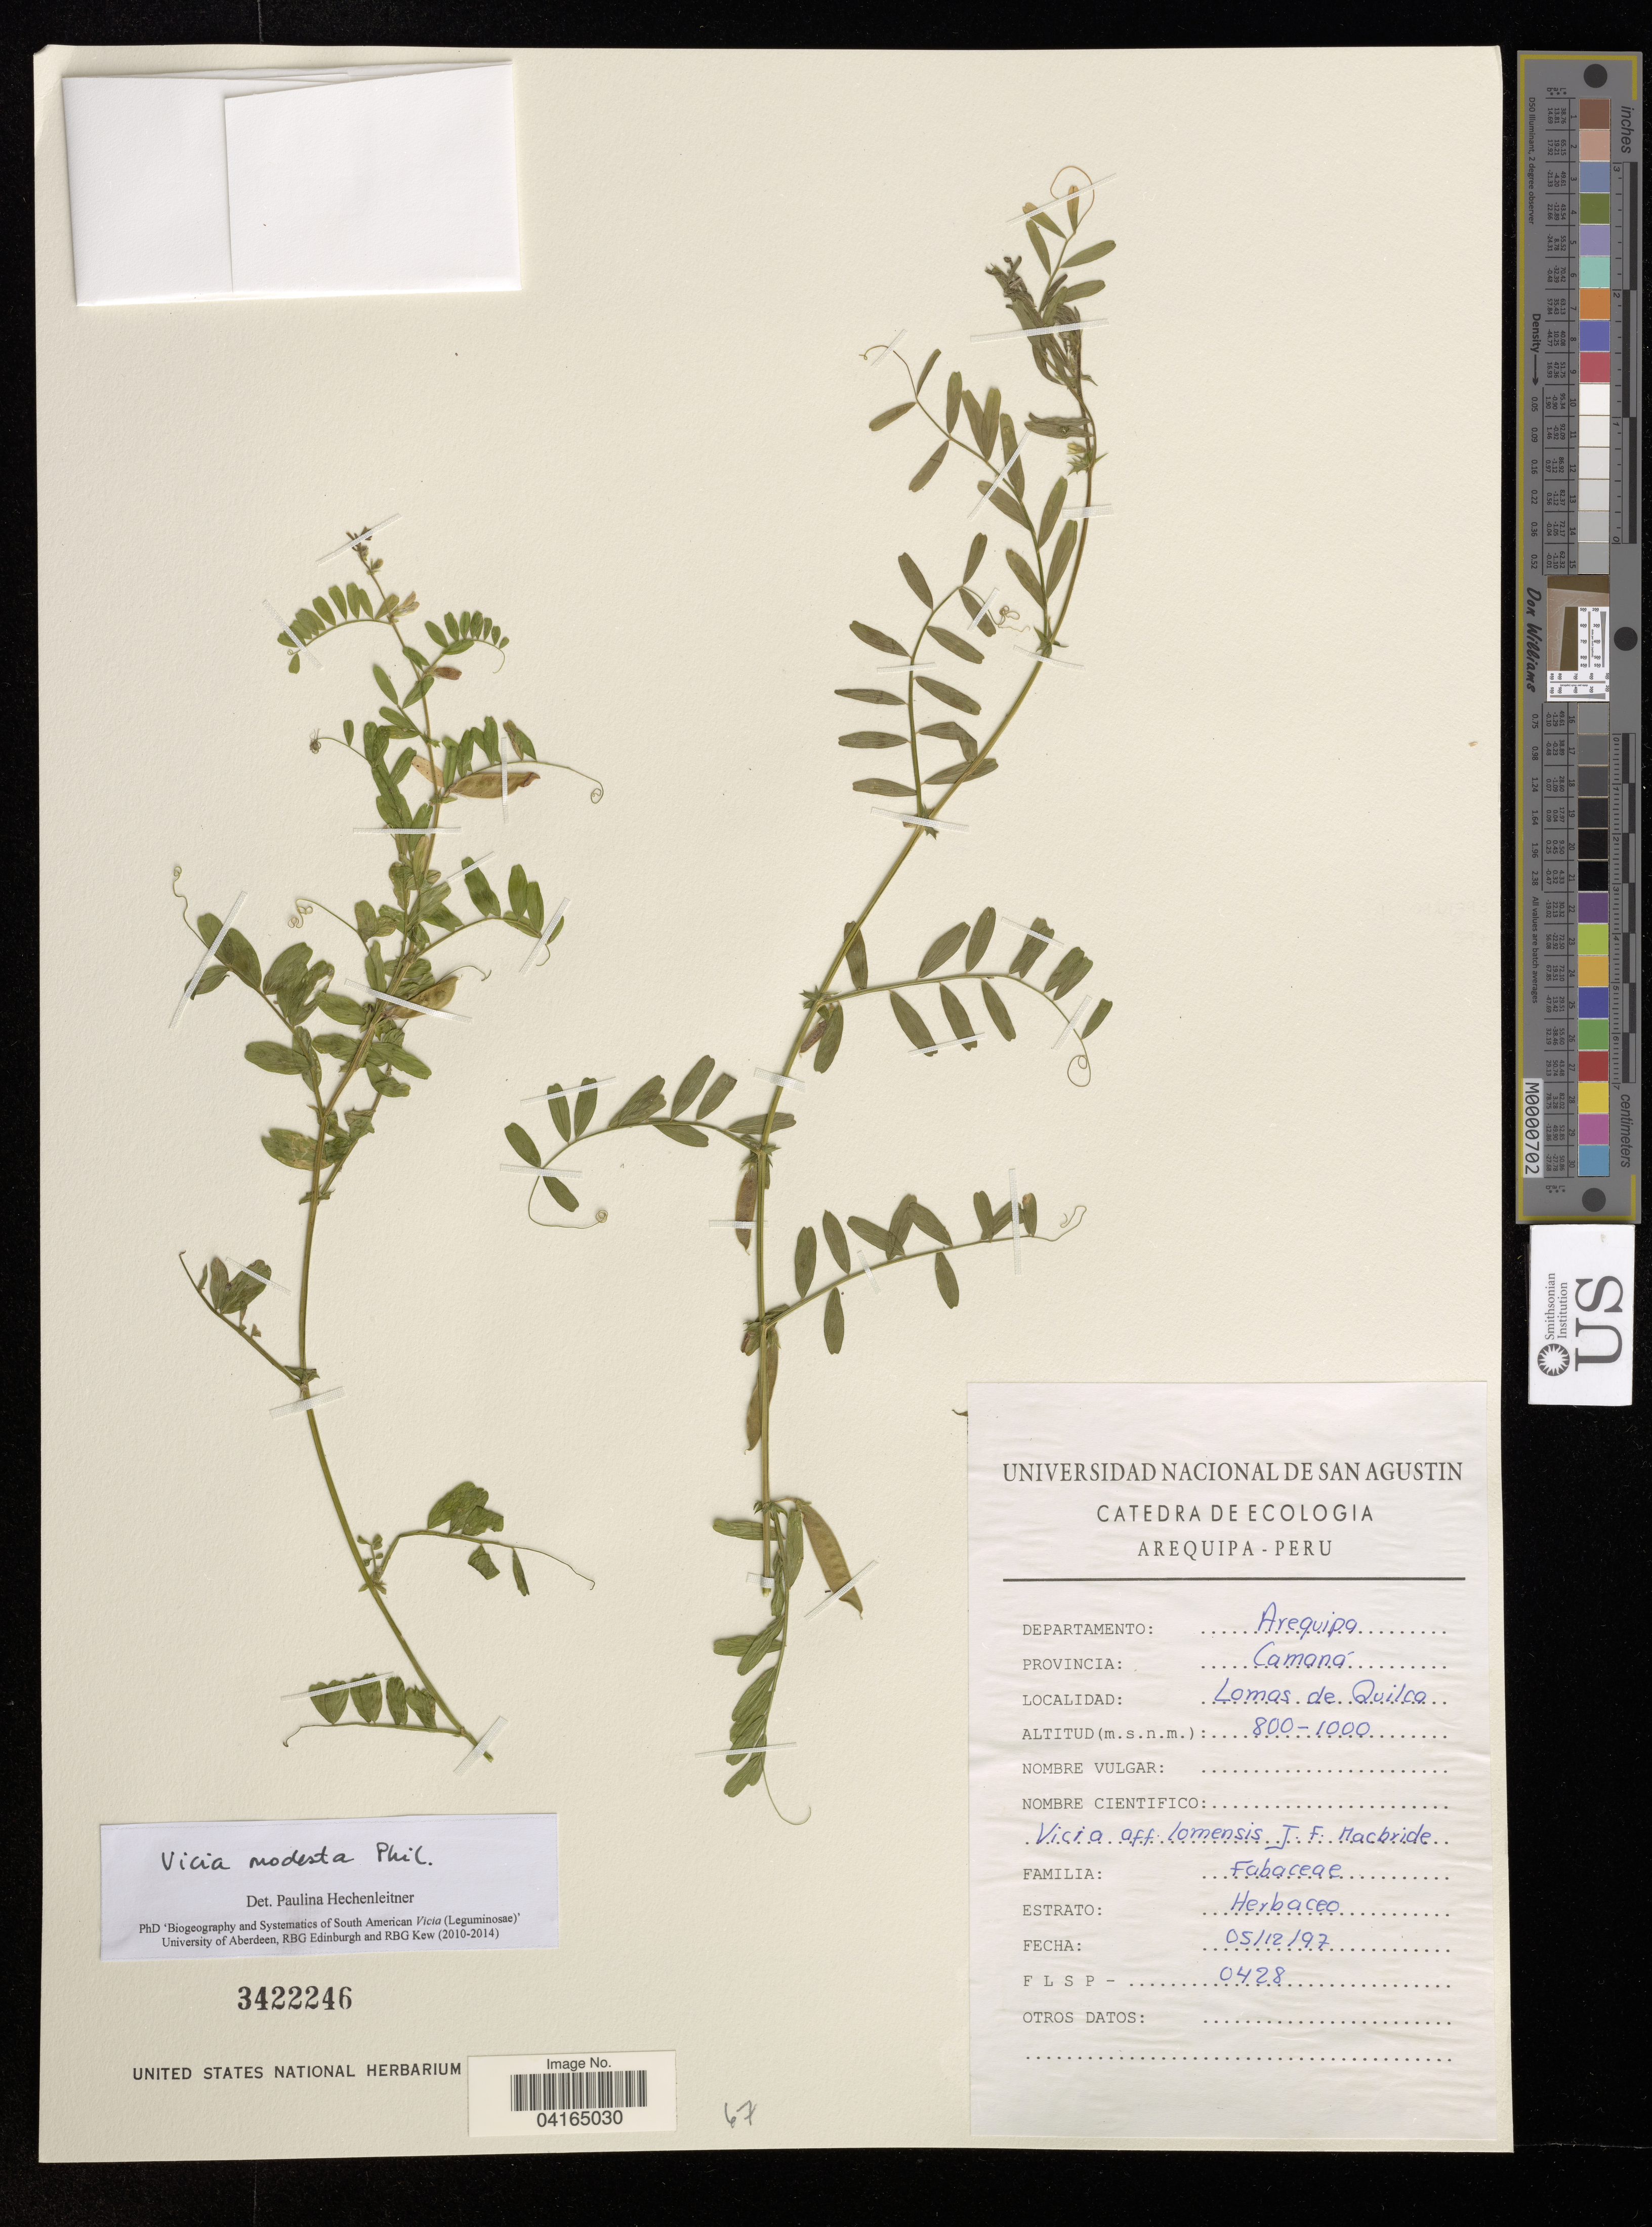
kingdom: Plantae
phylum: Tracheophyta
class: Magnoliopsida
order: Fabales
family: Fabaceae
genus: Vicia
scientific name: Vicia modesta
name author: Phil.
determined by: Hechenleitner, Paulina, RBG Edinburgh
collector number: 0428?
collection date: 1997-12-05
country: Peru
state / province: Arequipa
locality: Departamento: Arequipa. Provincia: Camoná. Lomos de Quilco.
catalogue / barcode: US 3422246